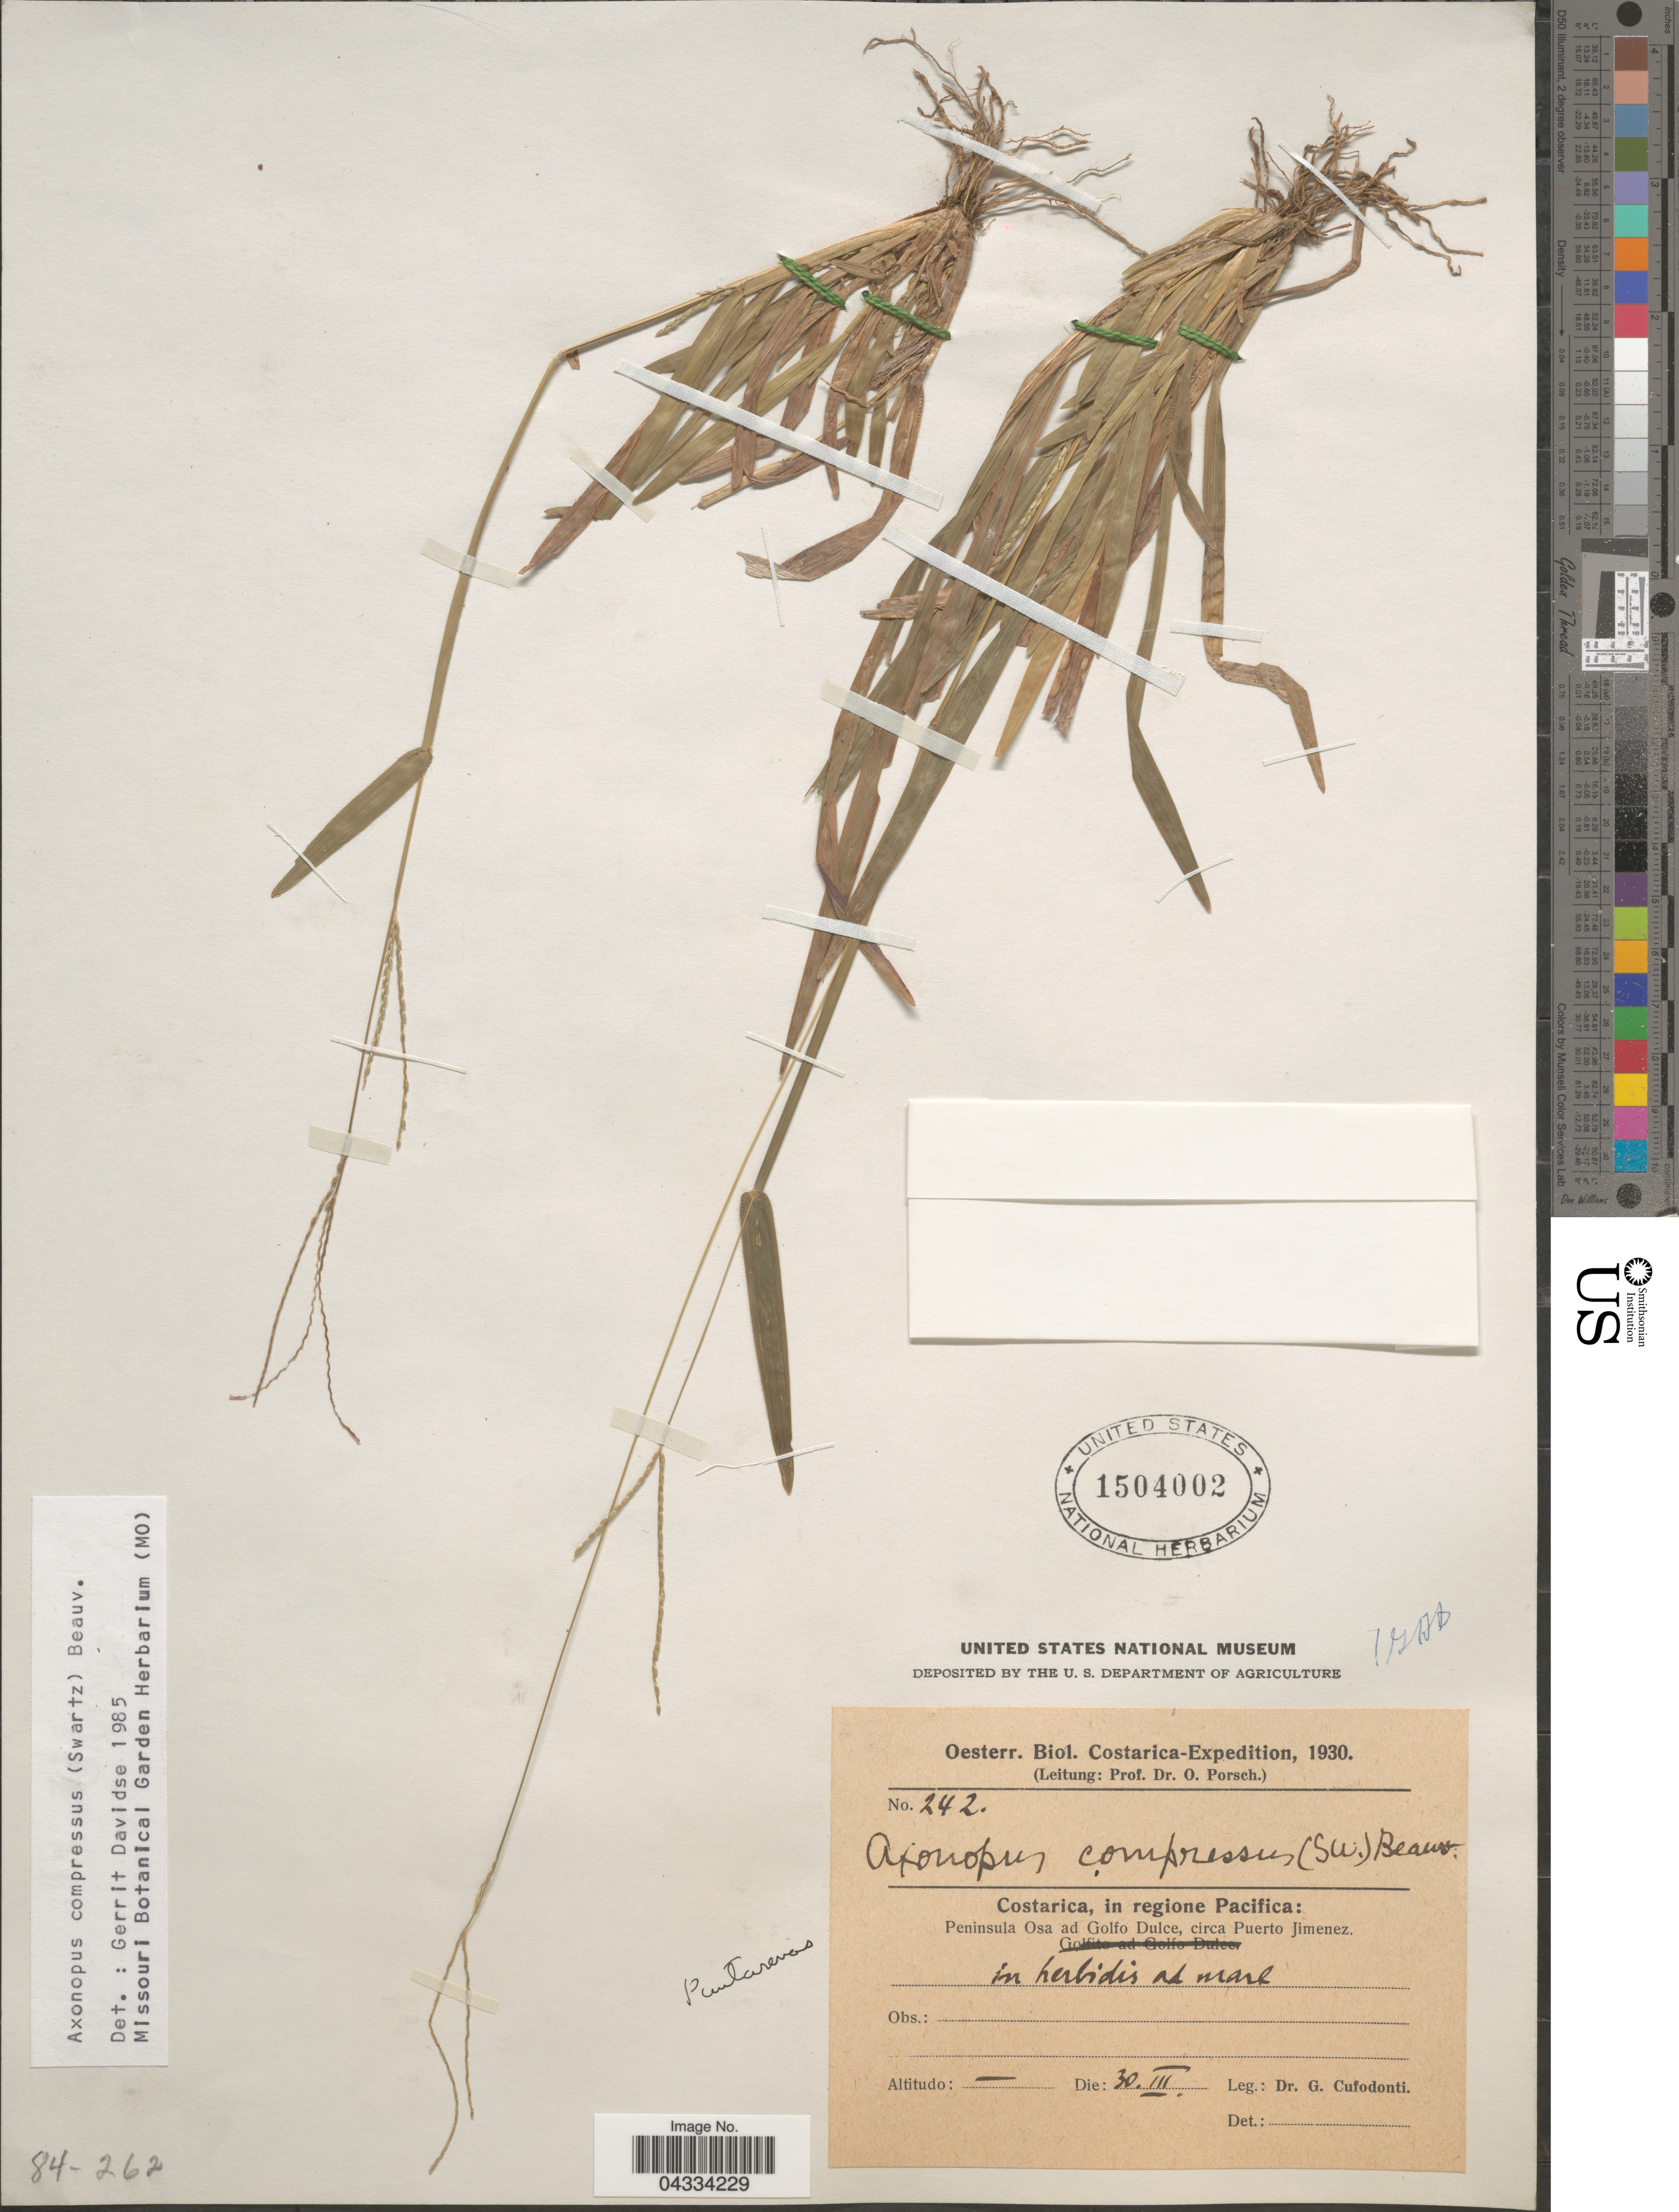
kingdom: Plantae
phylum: Tracheophyta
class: Liliopsida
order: Poales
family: Poaceae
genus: Axonopus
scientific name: Axonopus compressus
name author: (Sw.) P. Beauv.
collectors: G. Cufodonti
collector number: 242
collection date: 1930-03-30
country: Costa Rica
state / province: Puntarenas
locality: Oesterr. Biol. Costarica-Expedition, 1930. In regione Pacifica: Peninsula Osa ad Golfo Dulce, circa Puerto Jimenez. In herbidis ad mare.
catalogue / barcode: US 1504002